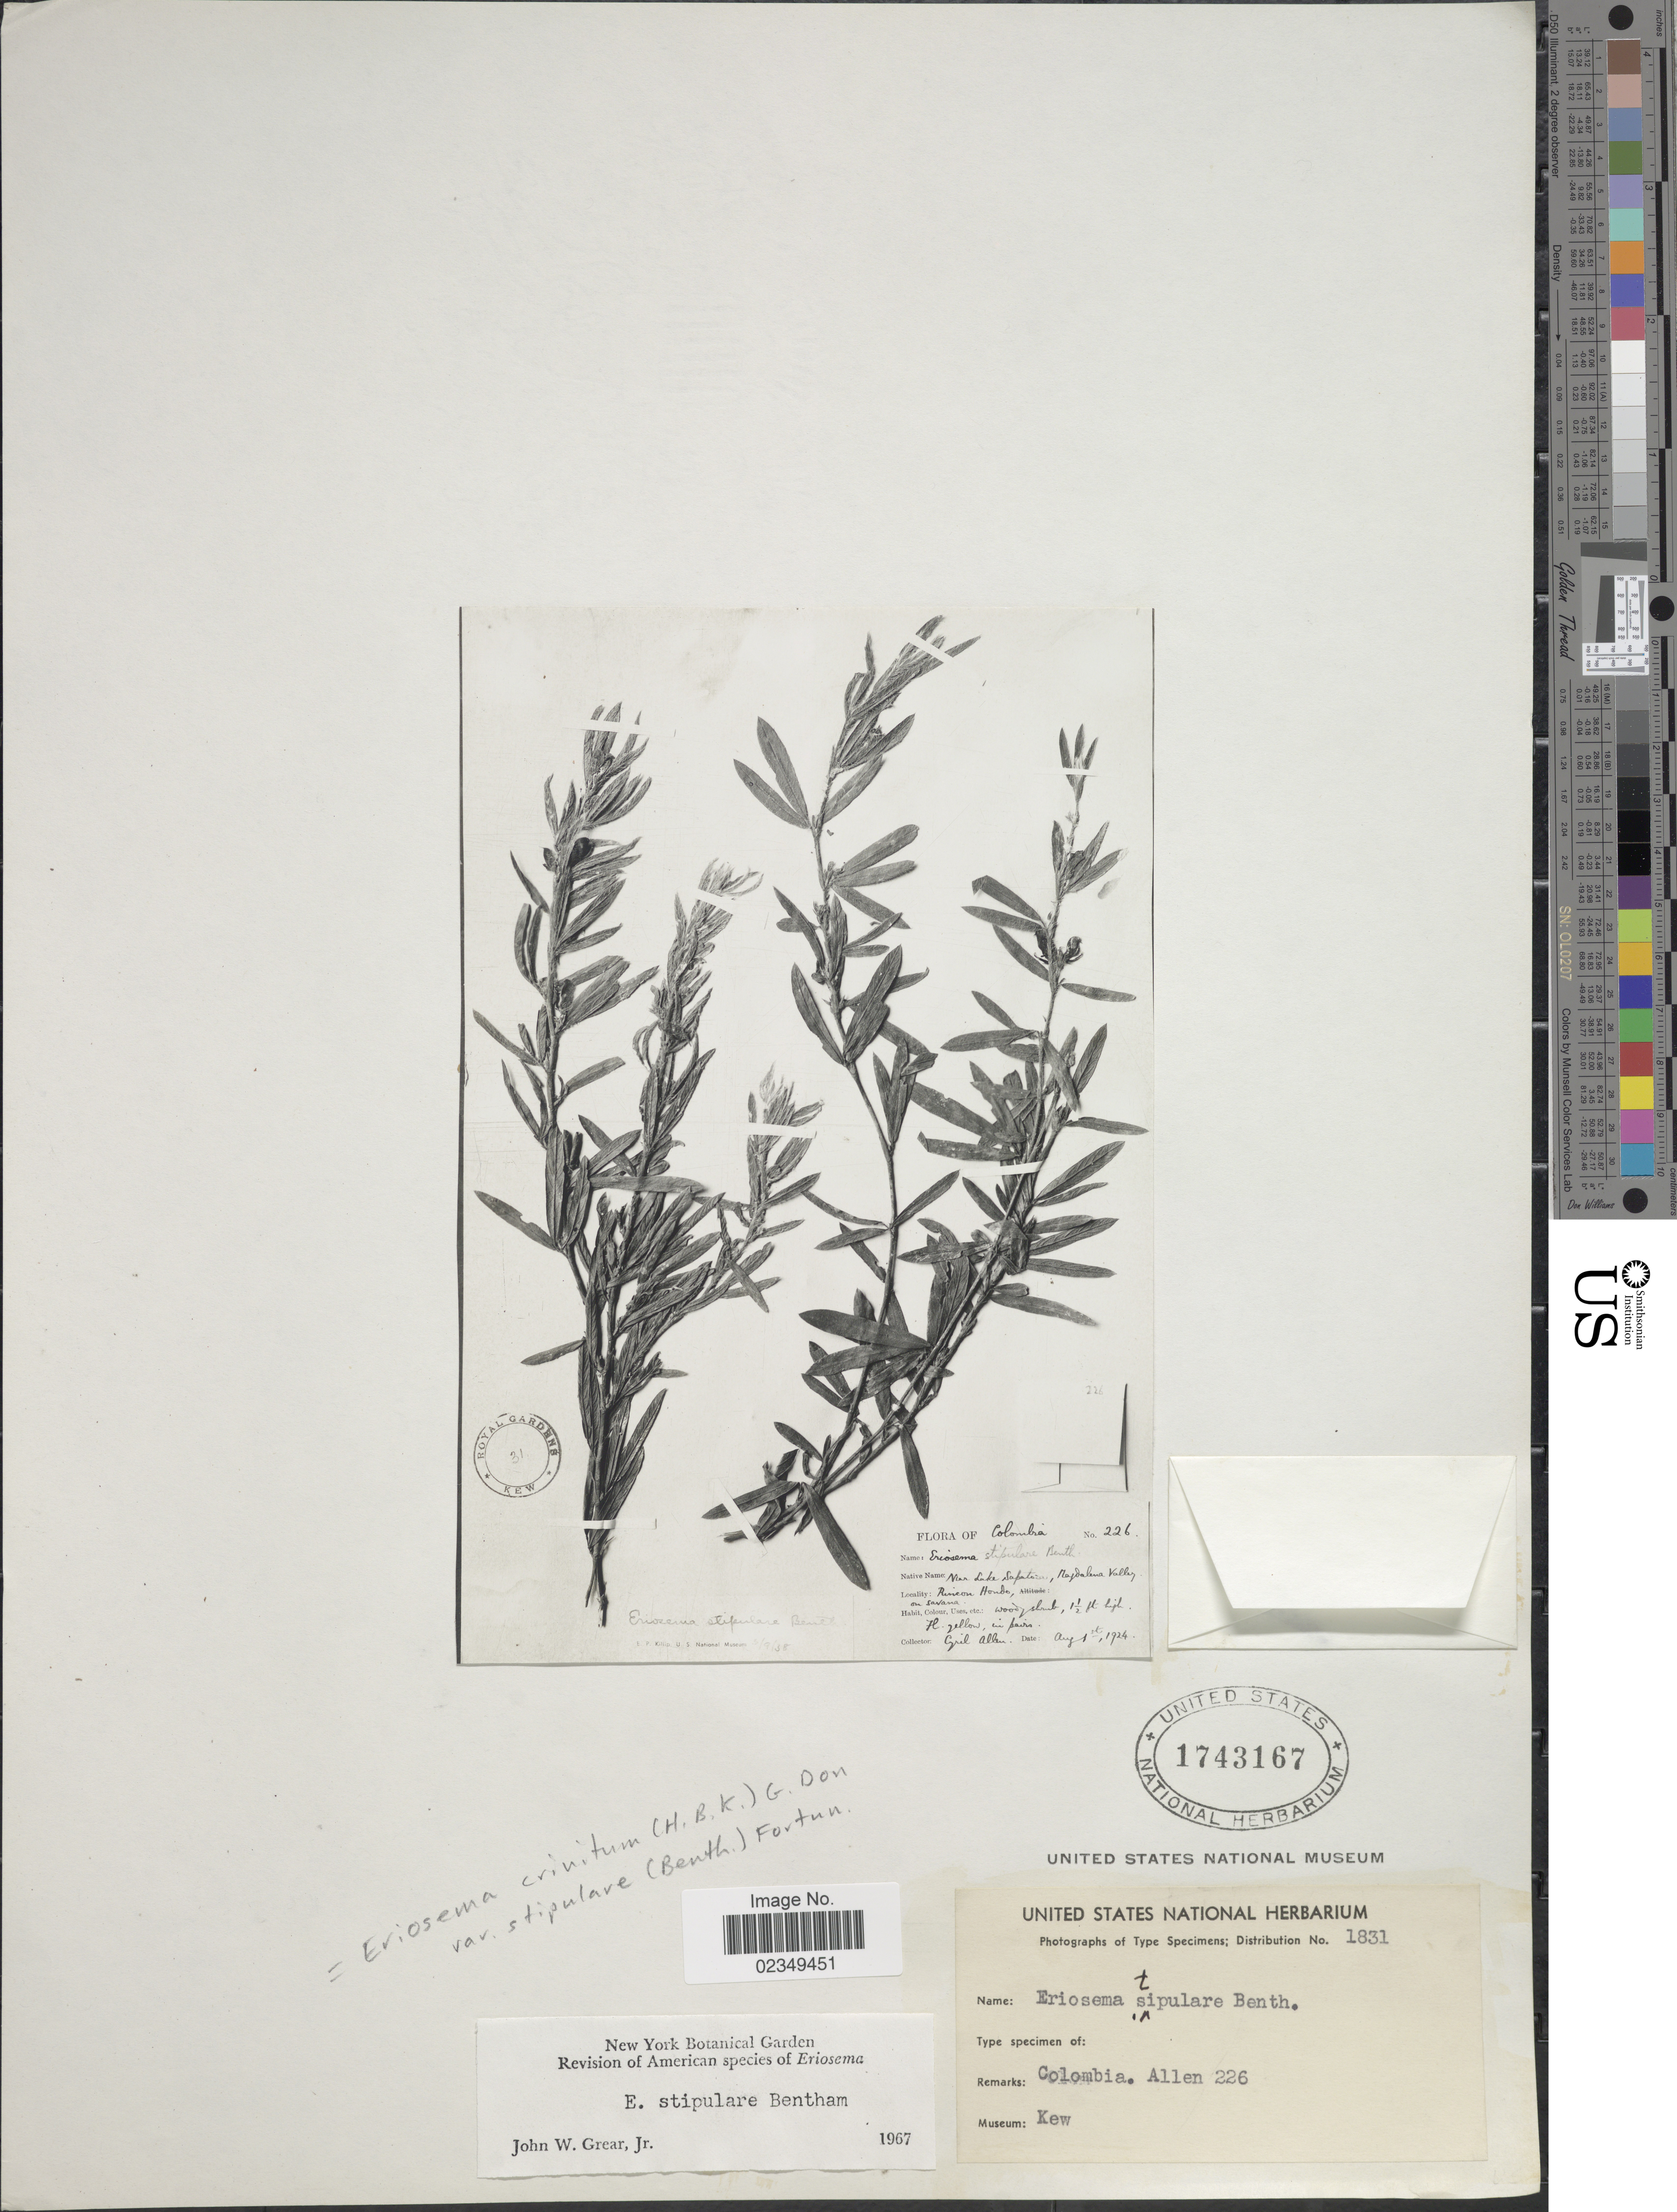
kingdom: Plantae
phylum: Tracheophyta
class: Magnoliopsida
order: Fabales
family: Fabaceae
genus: Eriosema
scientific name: Eriosema crinitum var. stipulare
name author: (Benth.) Fortunato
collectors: C. Allen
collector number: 226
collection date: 1924-08-01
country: Colombia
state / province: Magdalena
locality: Near Lake Sapatoia, Magdalena Valley. Rincon Hondo [interpreted]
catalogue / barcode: US 1743167